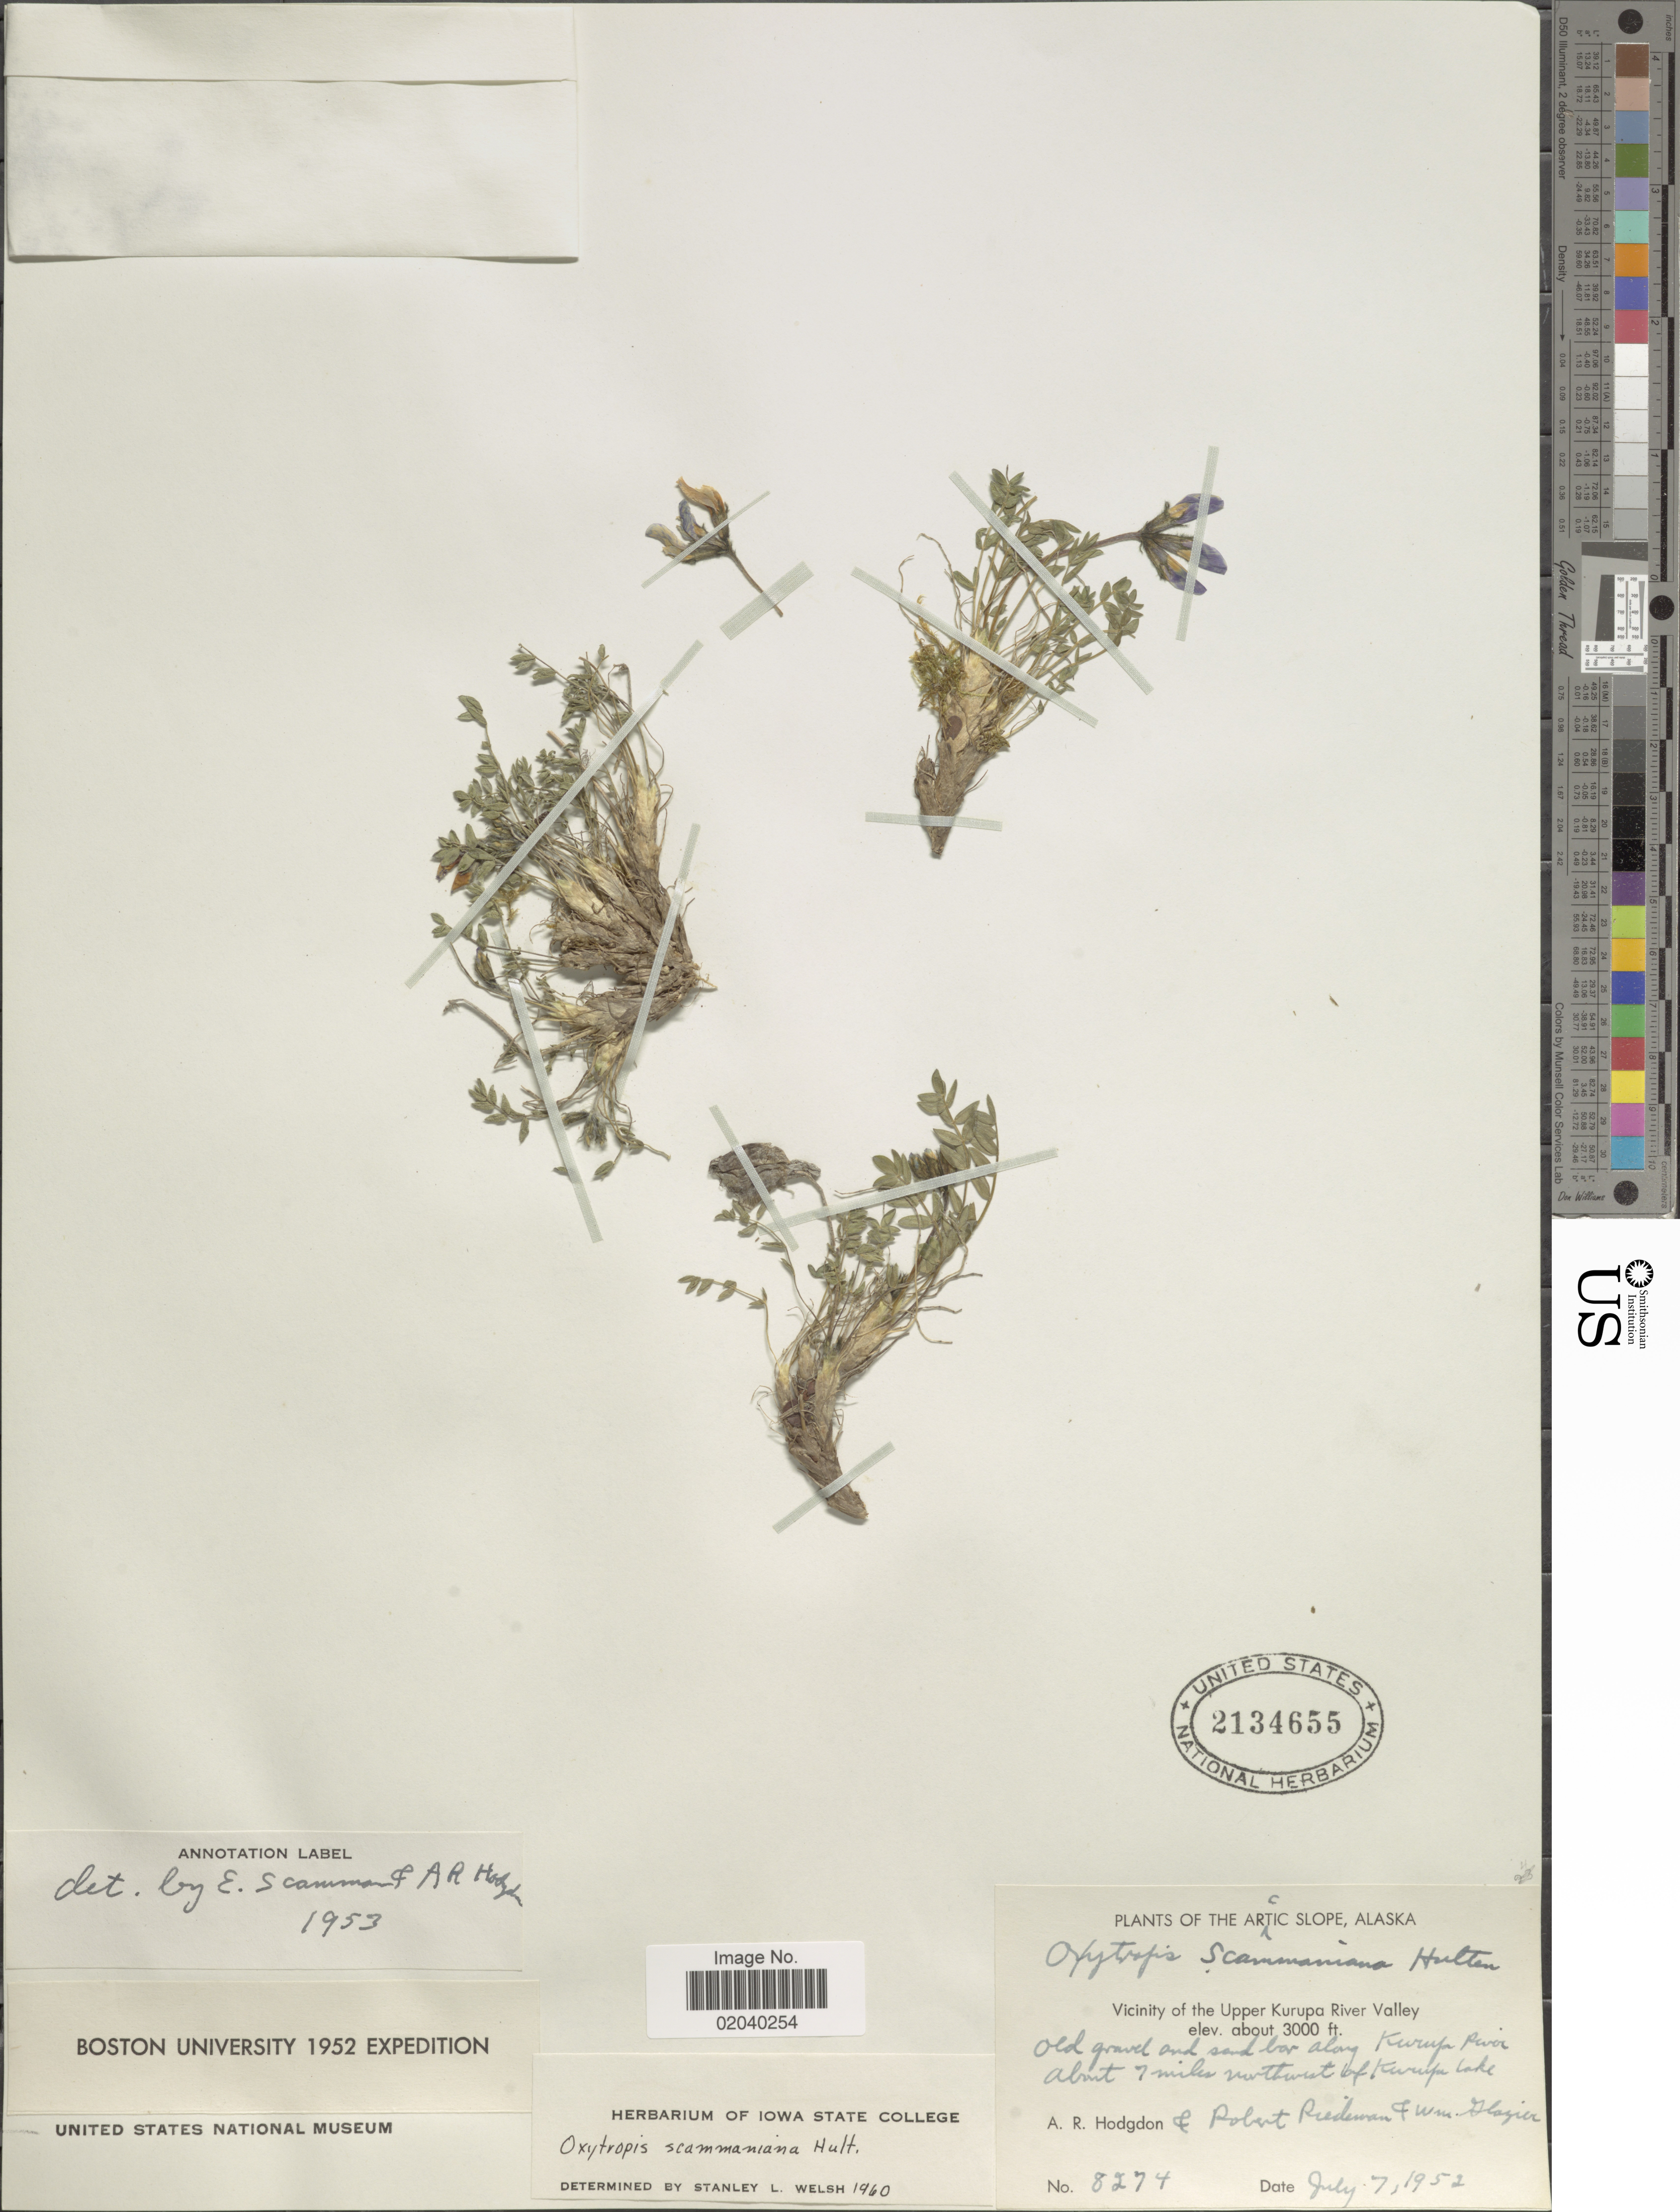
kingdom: Plantae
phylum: Tracheophyta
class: Magnoliopsida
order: Fabales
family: Fabaceae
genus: Oxytropis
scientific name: Oxytropis scammaniana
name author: Hultén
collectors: A. R. Hodgdon, R. Riedeman & W. Glazier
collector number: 8274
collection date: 1952-07-07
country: United States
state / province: Alaska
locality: Arctic Slope, Vicinity of the Upper Kurupa River Valley, Old gravel and sand bar along Kurupa River About 7 miles northwest of Kurupa Lake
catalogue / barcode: US 2134655